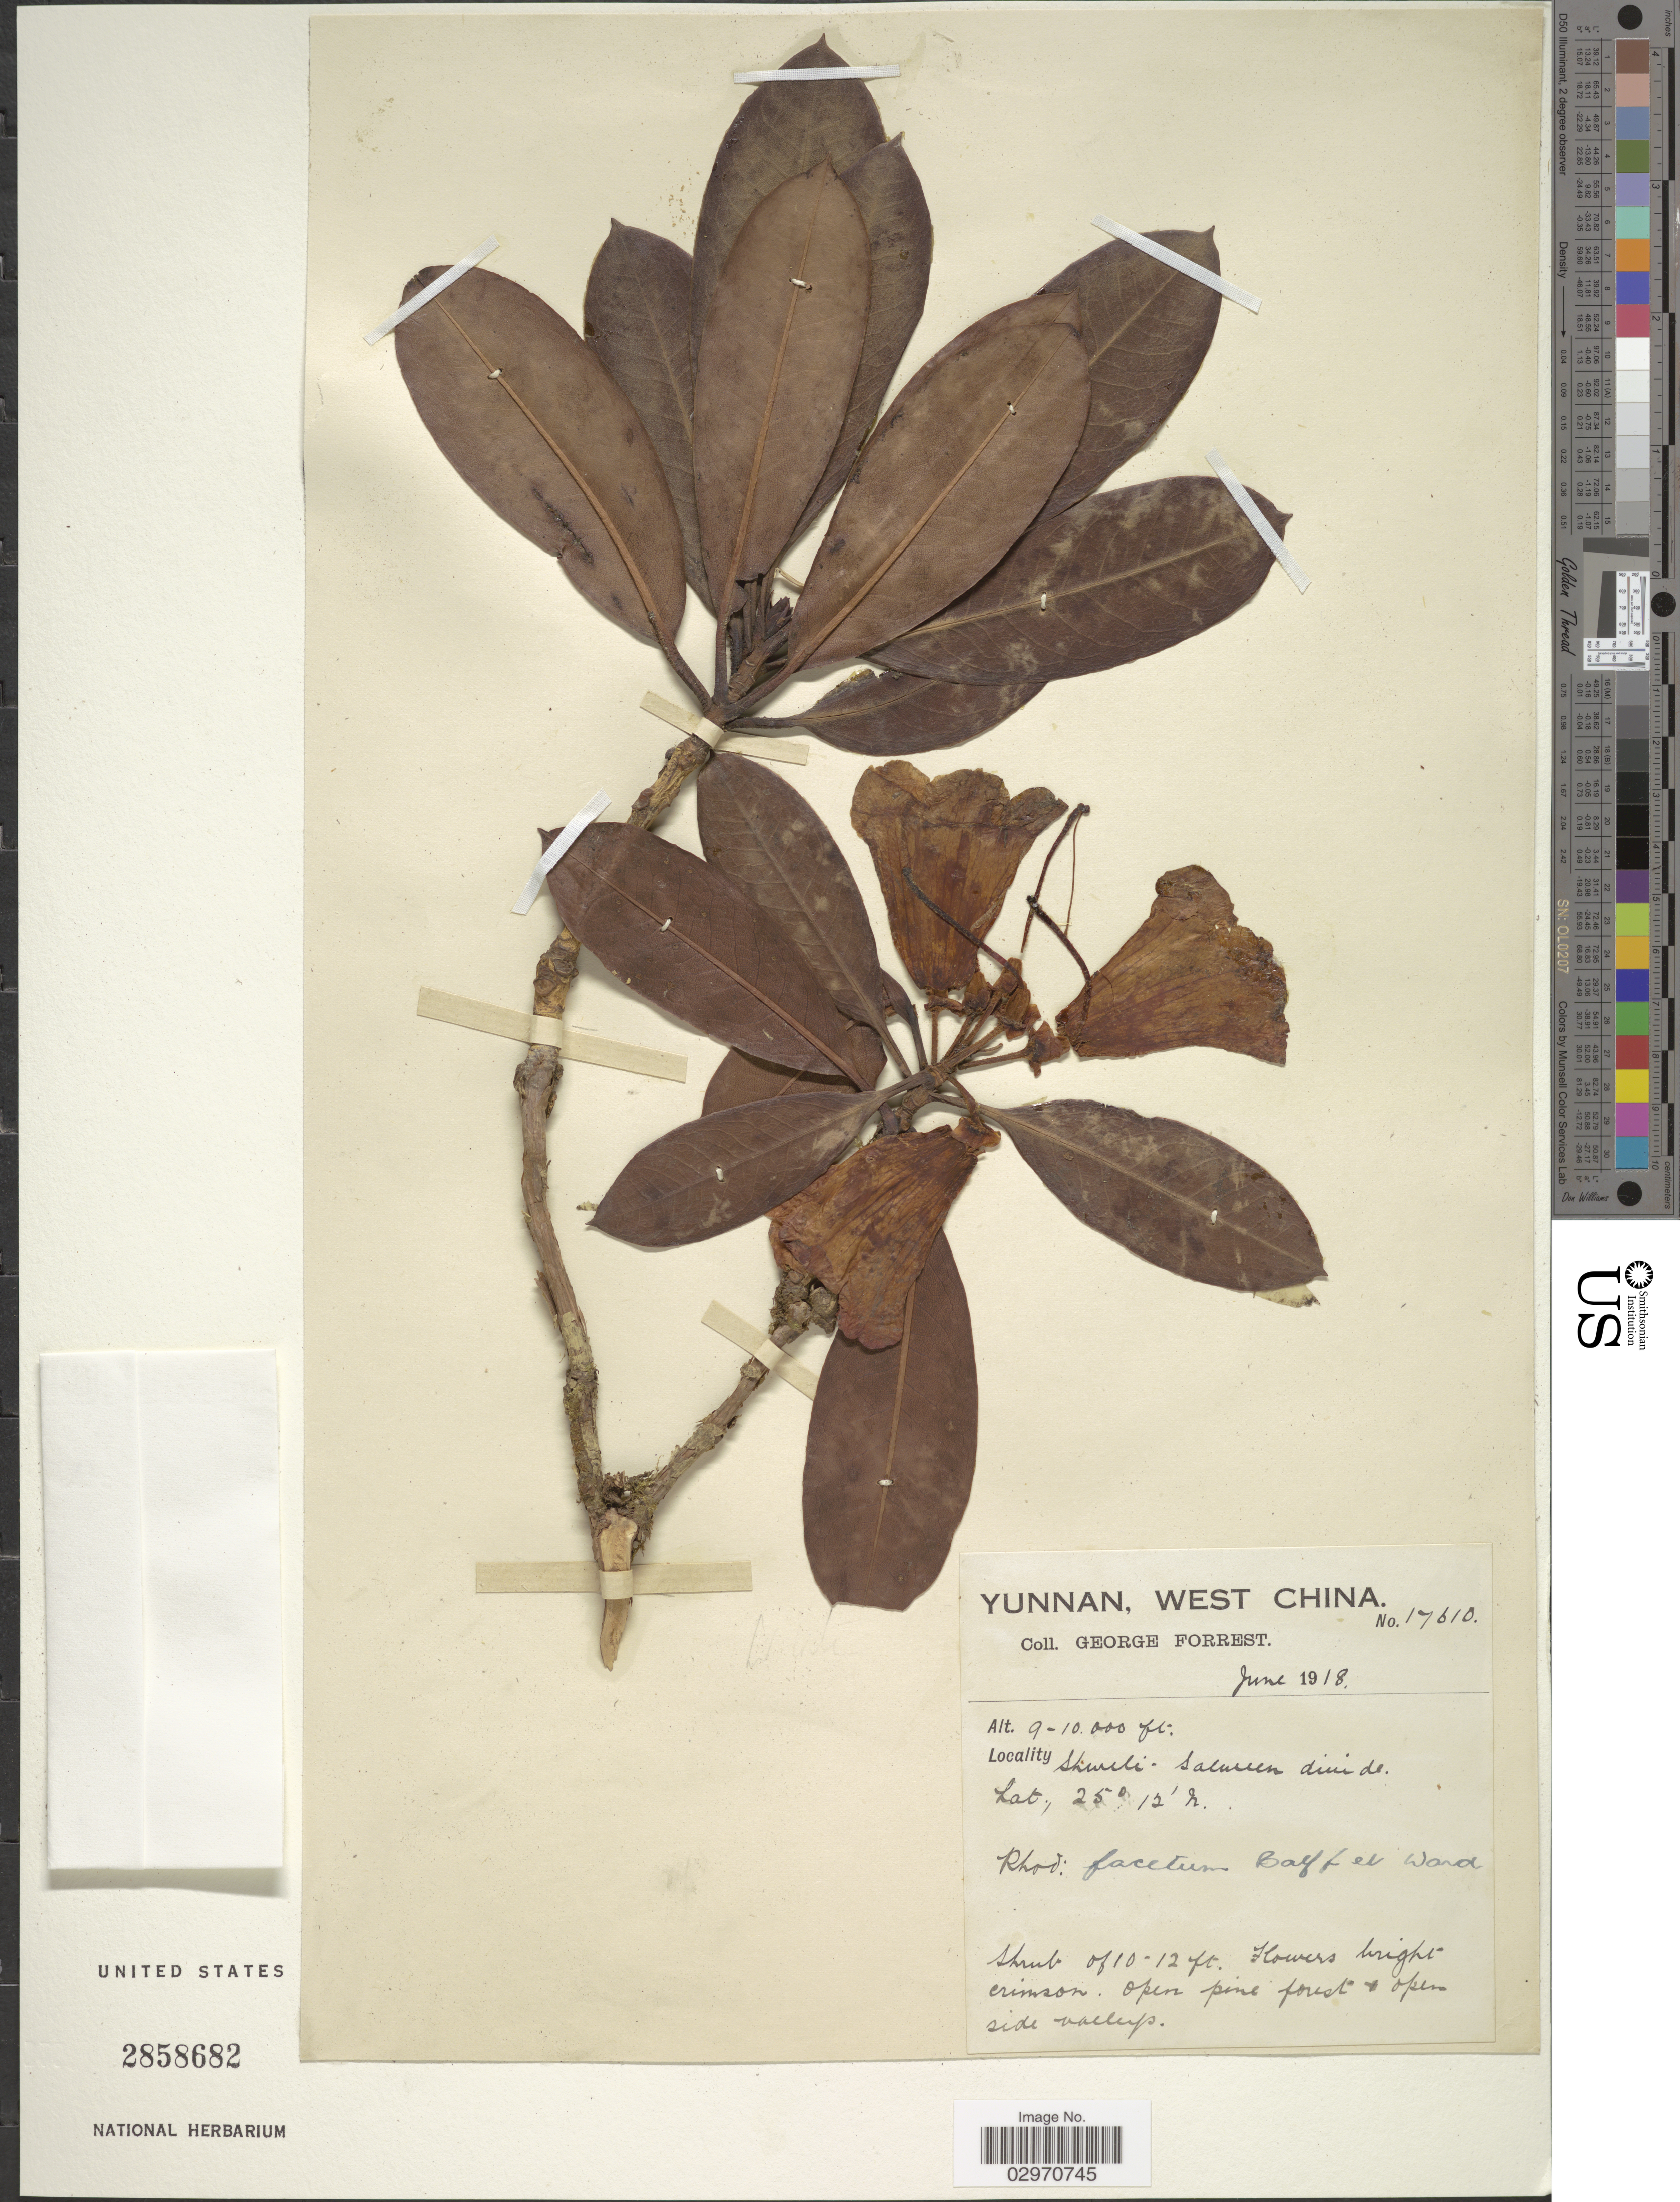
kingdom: Plantae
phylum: Tracheophyta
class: Magnoliopsida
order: Ericales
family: Ericaceae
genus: Rhododendron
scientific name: Rhododendron facetum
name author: Balf. f. & Ward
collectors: G. Forrest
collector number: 17610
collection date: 1918-06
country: China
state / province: Yunnan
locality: West China. Shweli-Salween divide.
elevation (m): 2743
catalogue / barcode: US 2858682